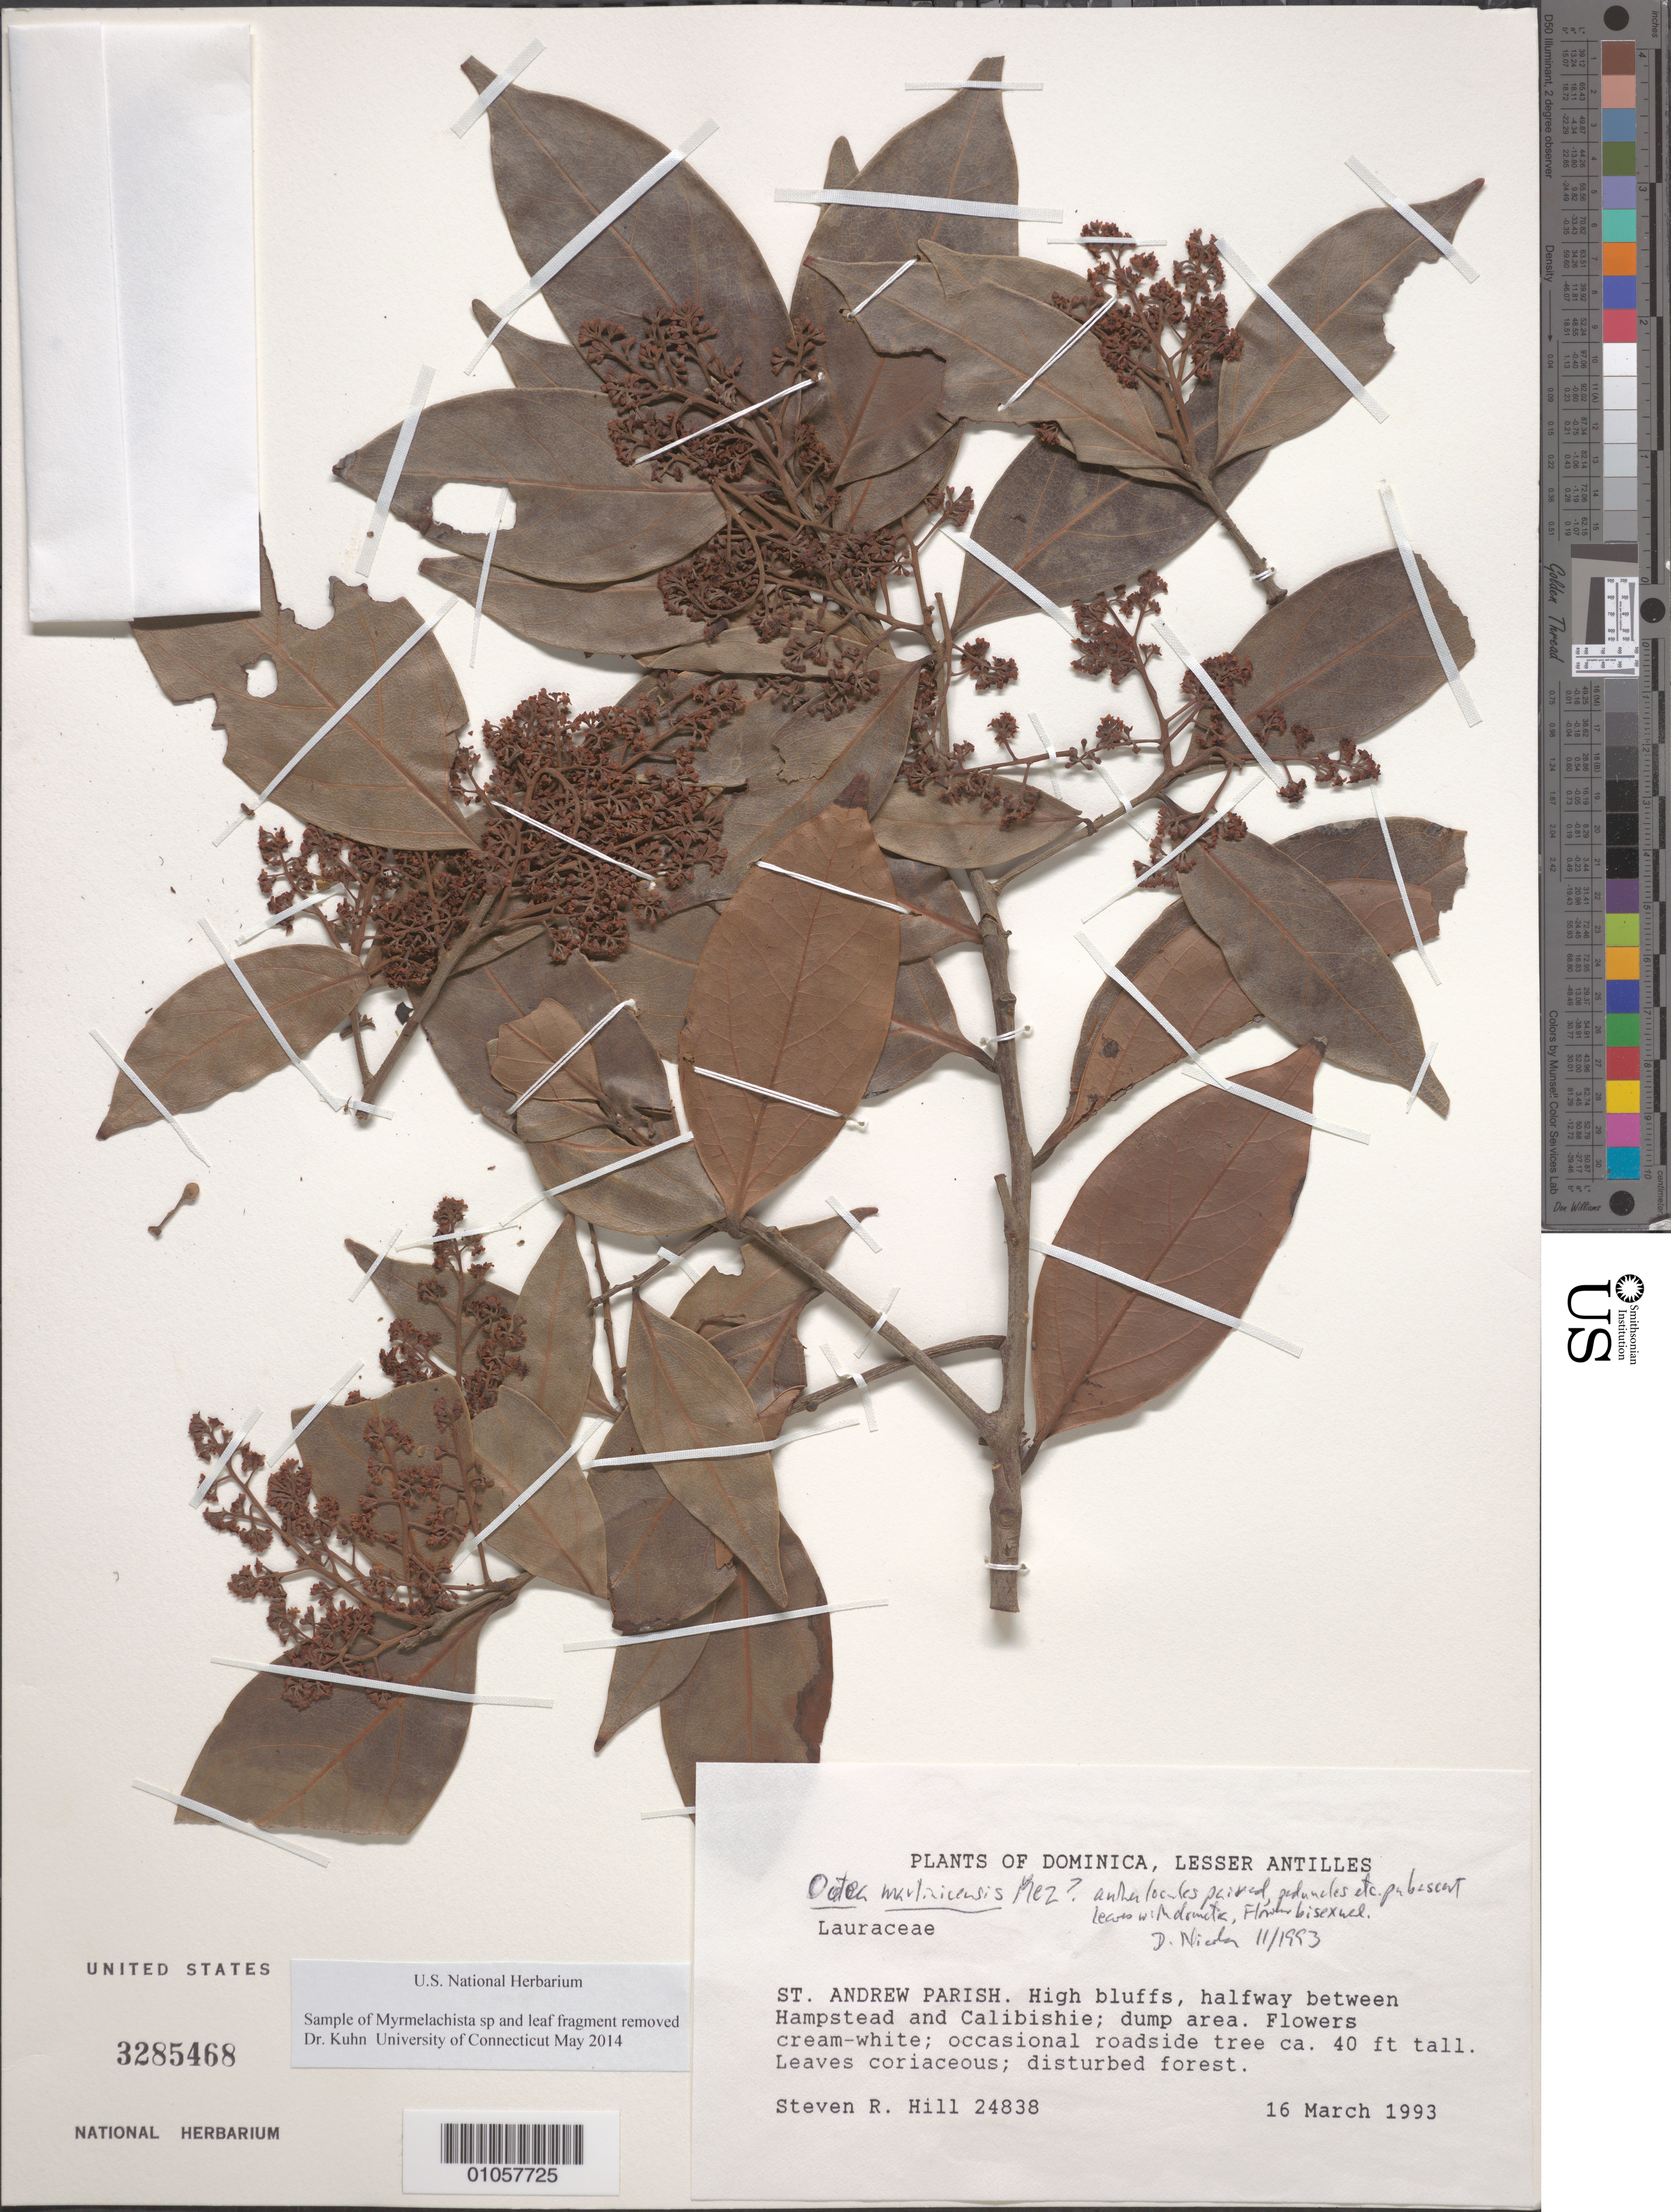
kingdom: Plantae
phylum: Tracheophyta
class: Magnoliopsida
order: Laurales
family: Lauraceae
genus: Ocotea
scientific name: Ocotea martinicensis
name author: Mez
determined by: Nicolson, Dan H.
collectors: S. R. Hill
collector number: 24838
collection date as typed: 16 Mar 1993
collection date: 1993-03-16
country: Dominica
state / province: St. Andrew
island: Dominica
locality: Between Hampstead and Calibishie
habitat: High bluffs; dump area; disturbed forest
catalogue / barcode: US 3285468